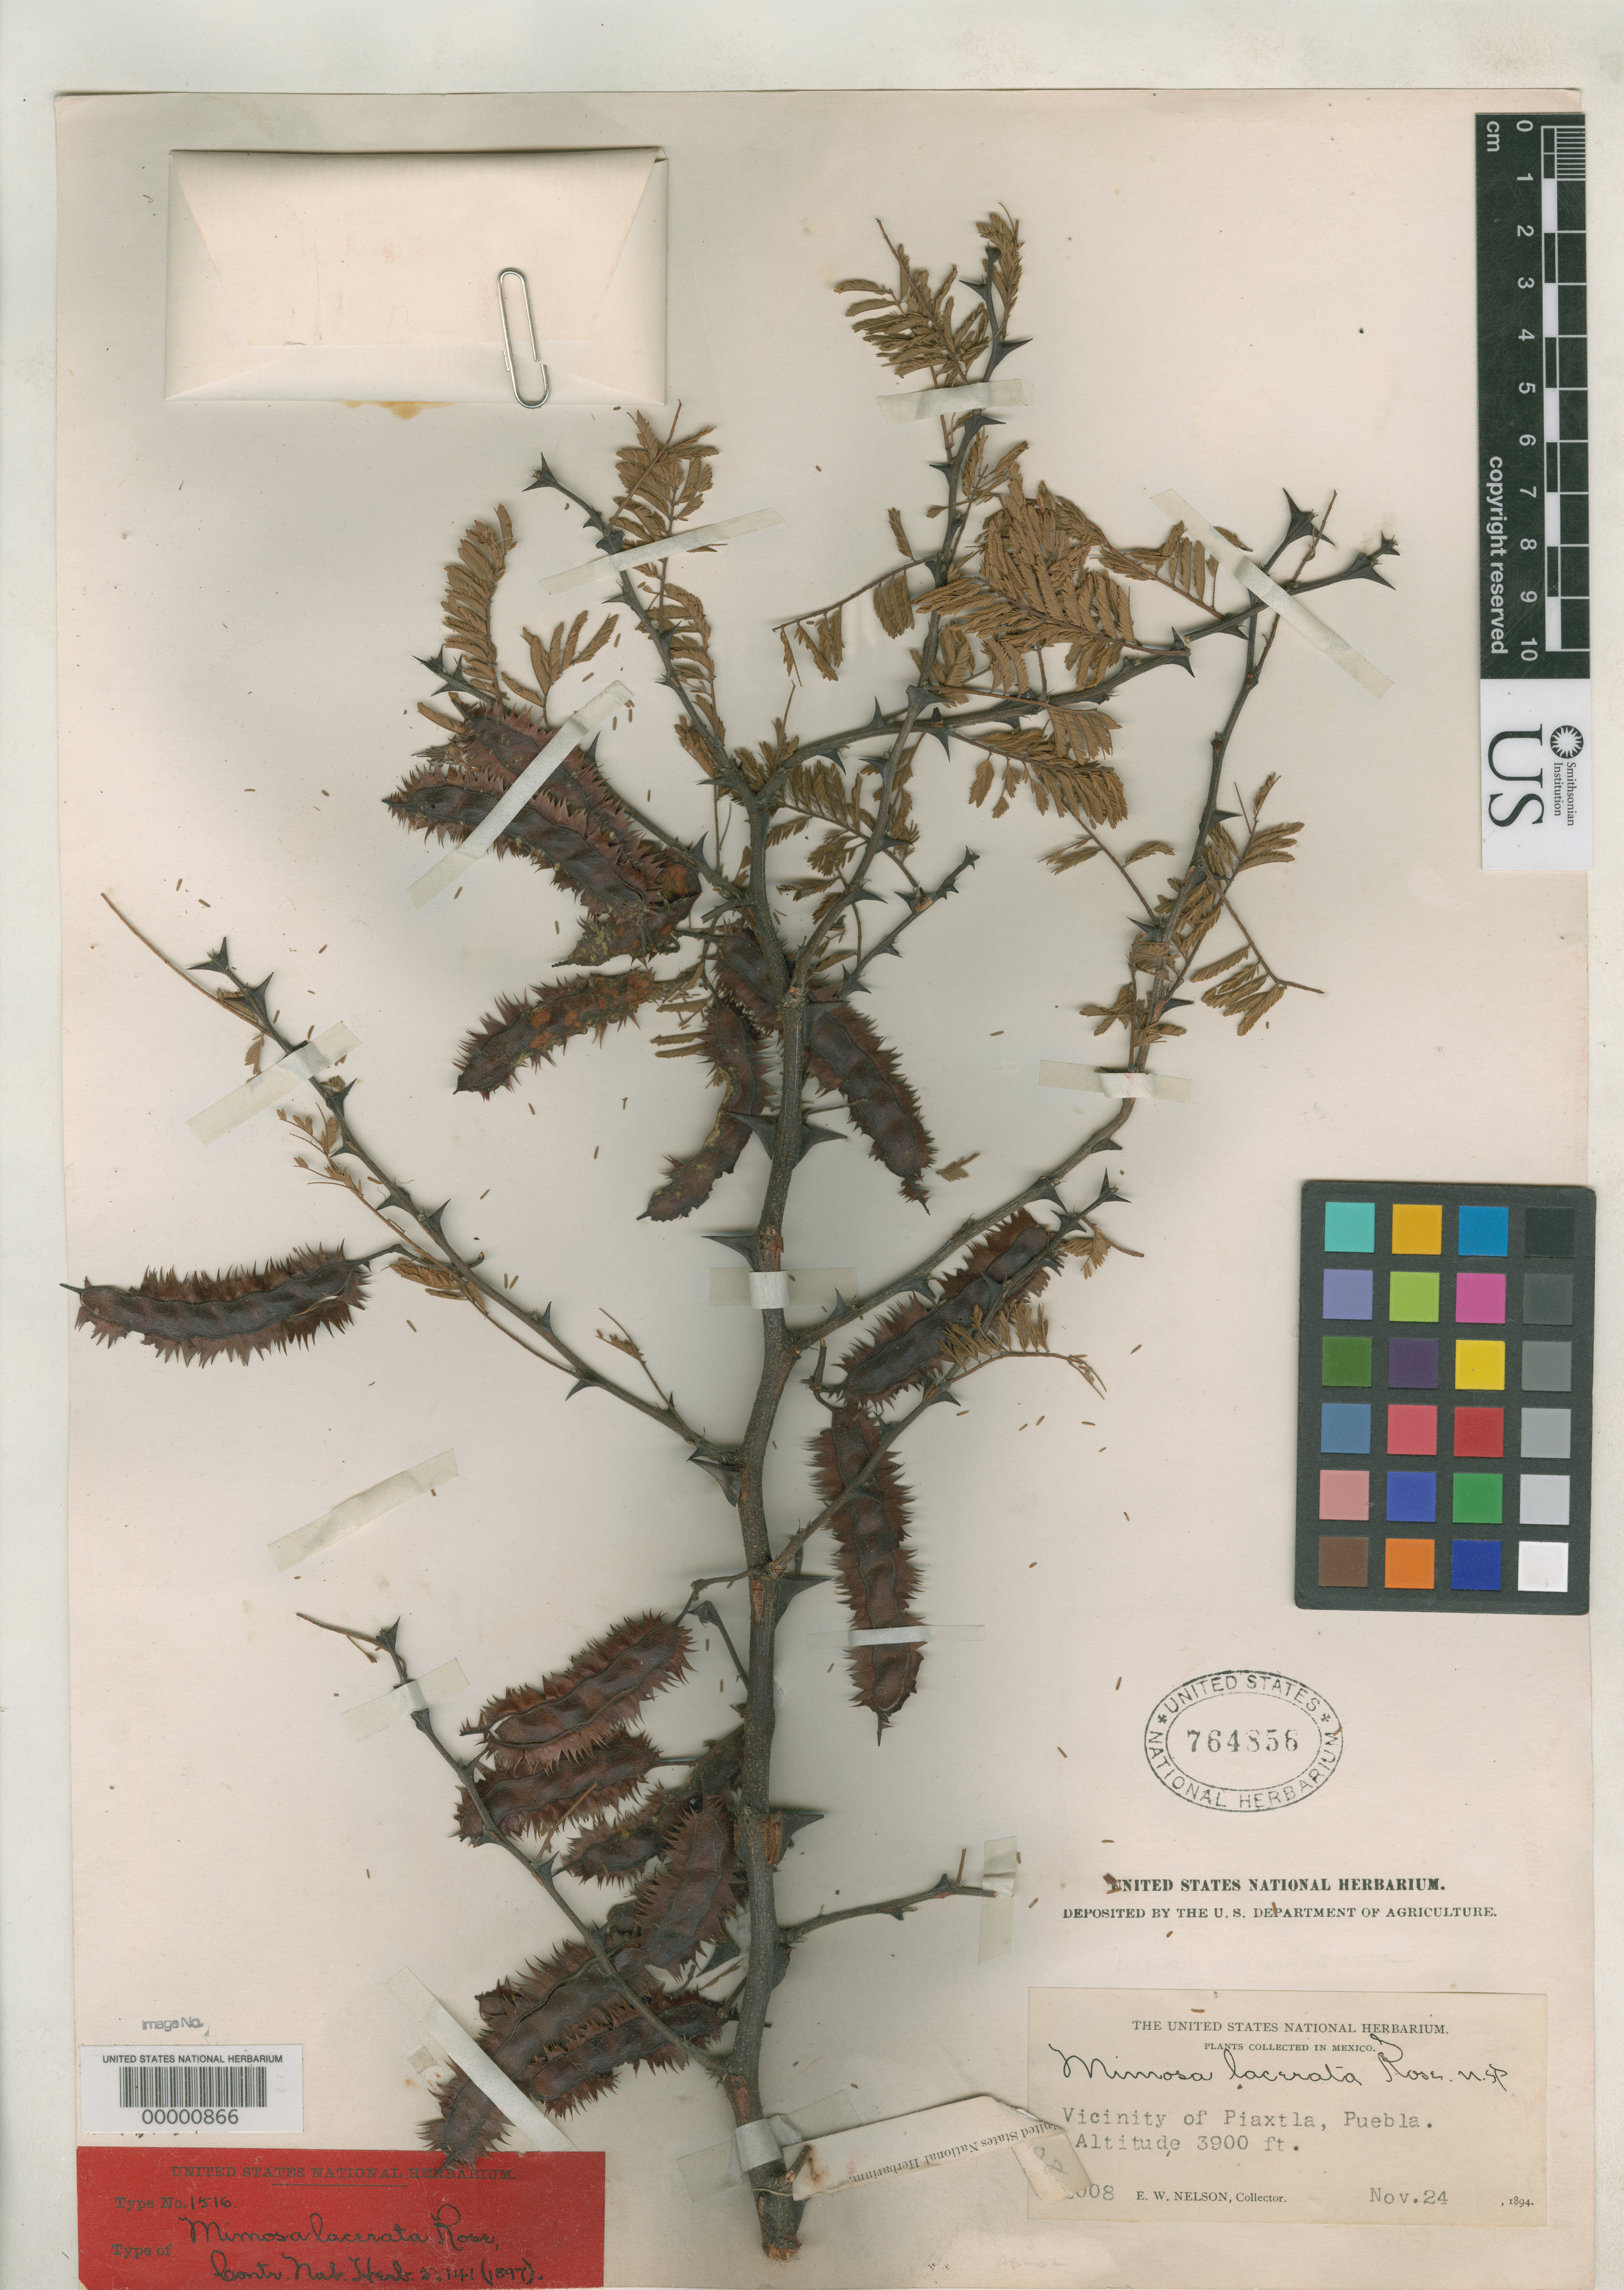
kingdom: Plantae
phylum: Tracheophyta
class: Magnoliopsida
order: Fabales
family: Fabaceae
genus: Mimosa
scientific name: Mimosa lacerata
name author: Rose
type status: Lectotype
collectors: E. W. Nelson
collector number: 2008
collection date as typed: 24 Nov 1894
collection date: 1894-11-24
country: Mexico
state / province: Puebla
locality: Vicinity of Piaxtla.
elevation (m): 1279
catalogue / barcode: US 765856